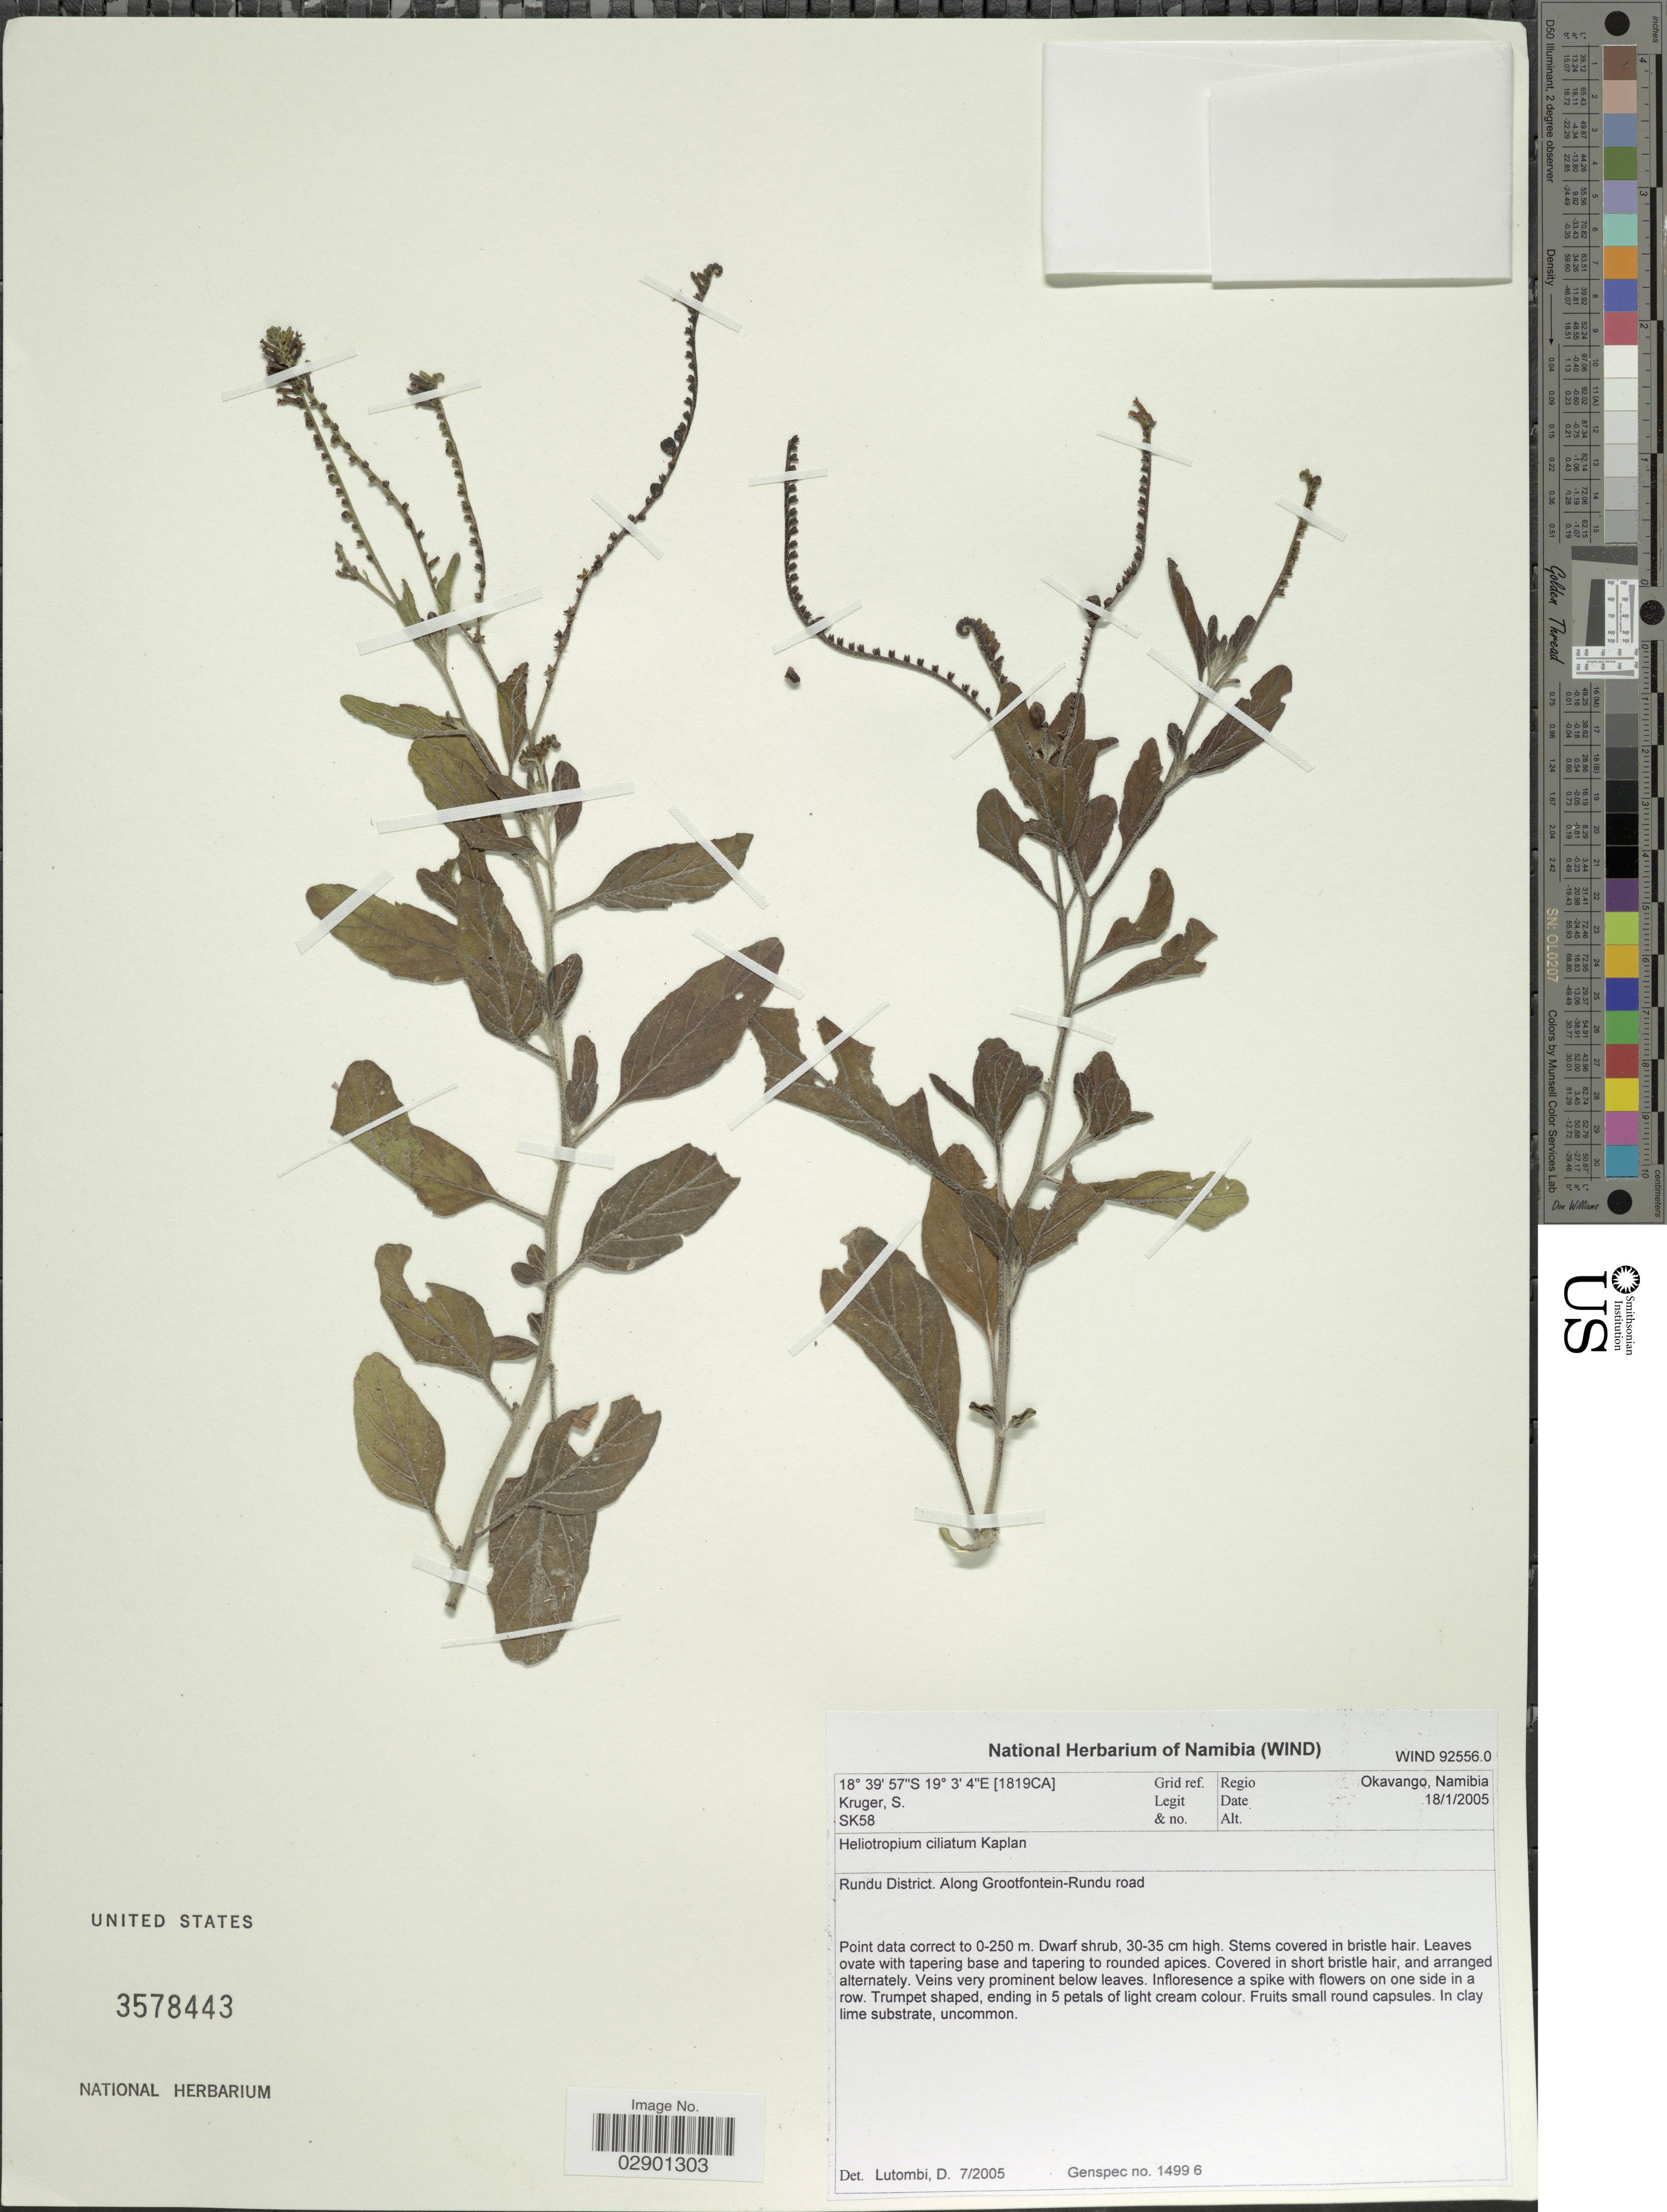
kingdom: Plantae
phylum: Tracheophyta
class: Magnoliopsida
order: Boraginales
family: Heliotropiaceae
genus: Heliotropium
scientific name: Heliotropium ciliatum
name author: Kaplan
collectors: S. Kruger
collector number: SK58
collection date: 2005-01-18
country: Namibia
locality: [1819CA] Grid ref. Okavango. Rundu District. Along Grootfontein-Rundu road.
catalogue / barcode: US 3578443